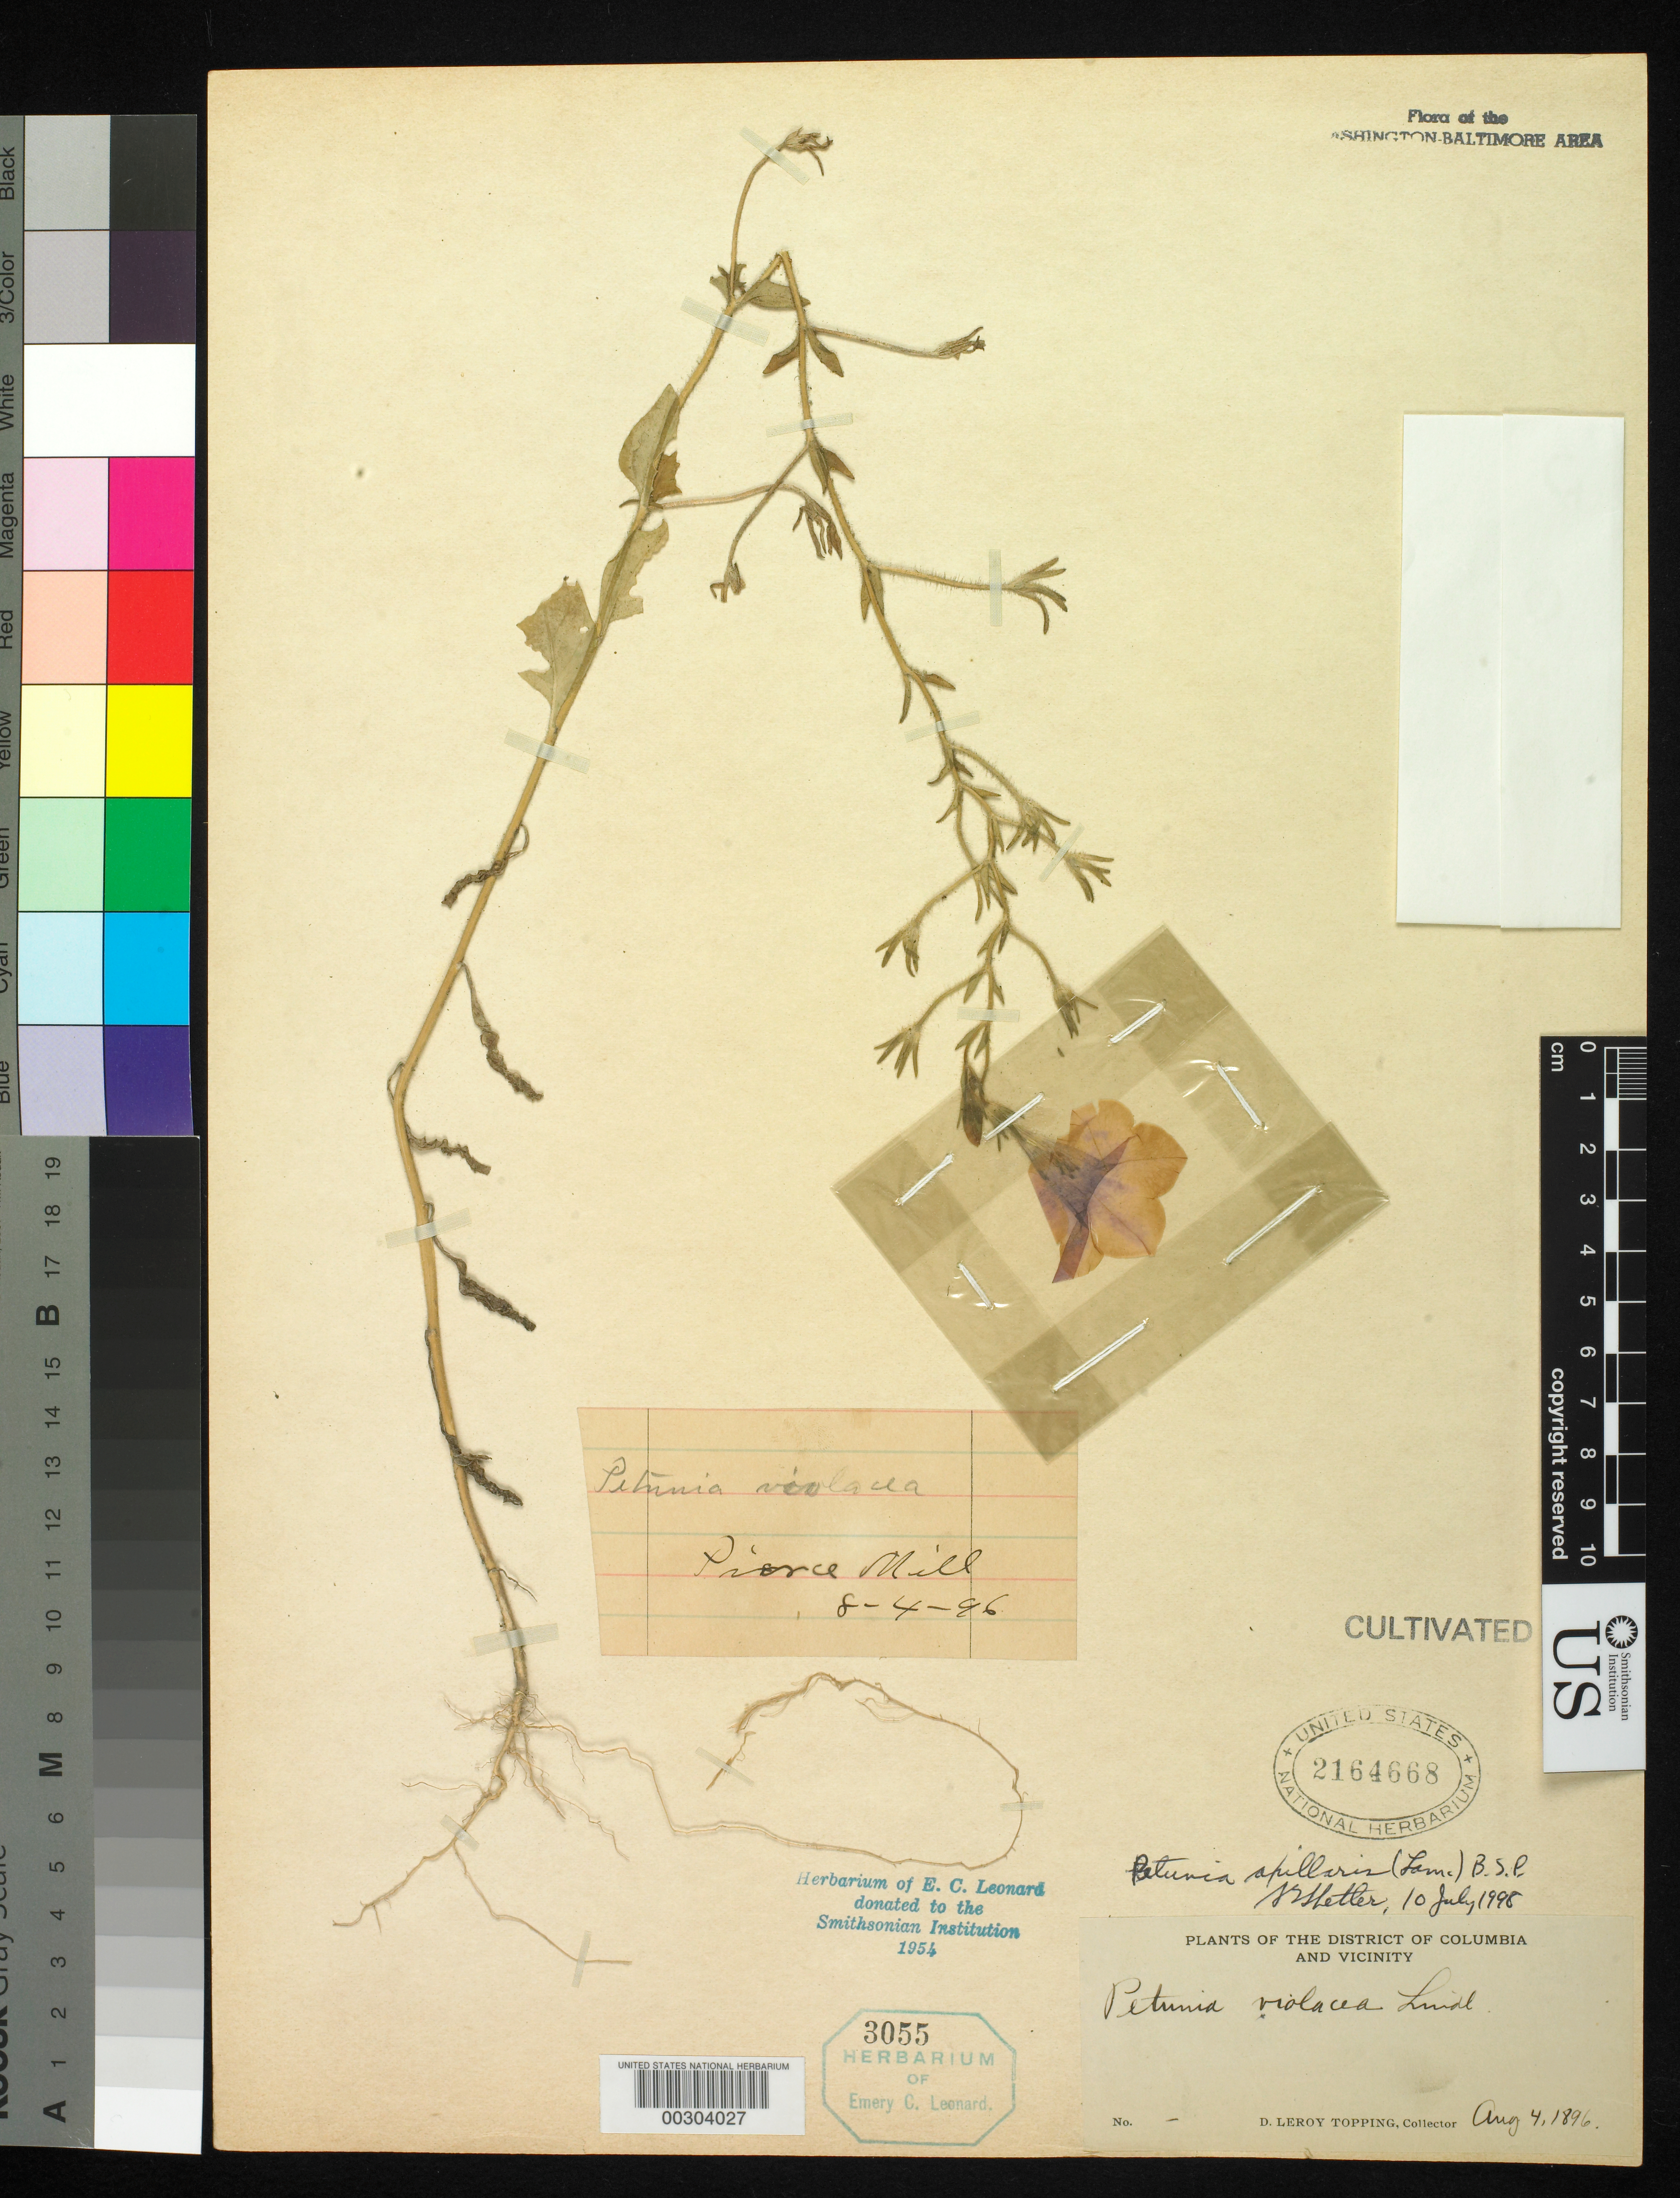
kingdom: Plantae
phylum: Tracheophyta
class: Magnoliopsida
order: Solanales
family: Solanaceae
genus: Petunia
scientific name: Petunia integrifolia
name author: (Hook.) Schinz & Thell.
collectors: D. L. Topping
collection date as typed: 04 Aug 1896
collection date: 1896-08-04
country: United States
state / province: District of Columbia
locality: Pierce Mill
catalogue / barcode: US 2164668